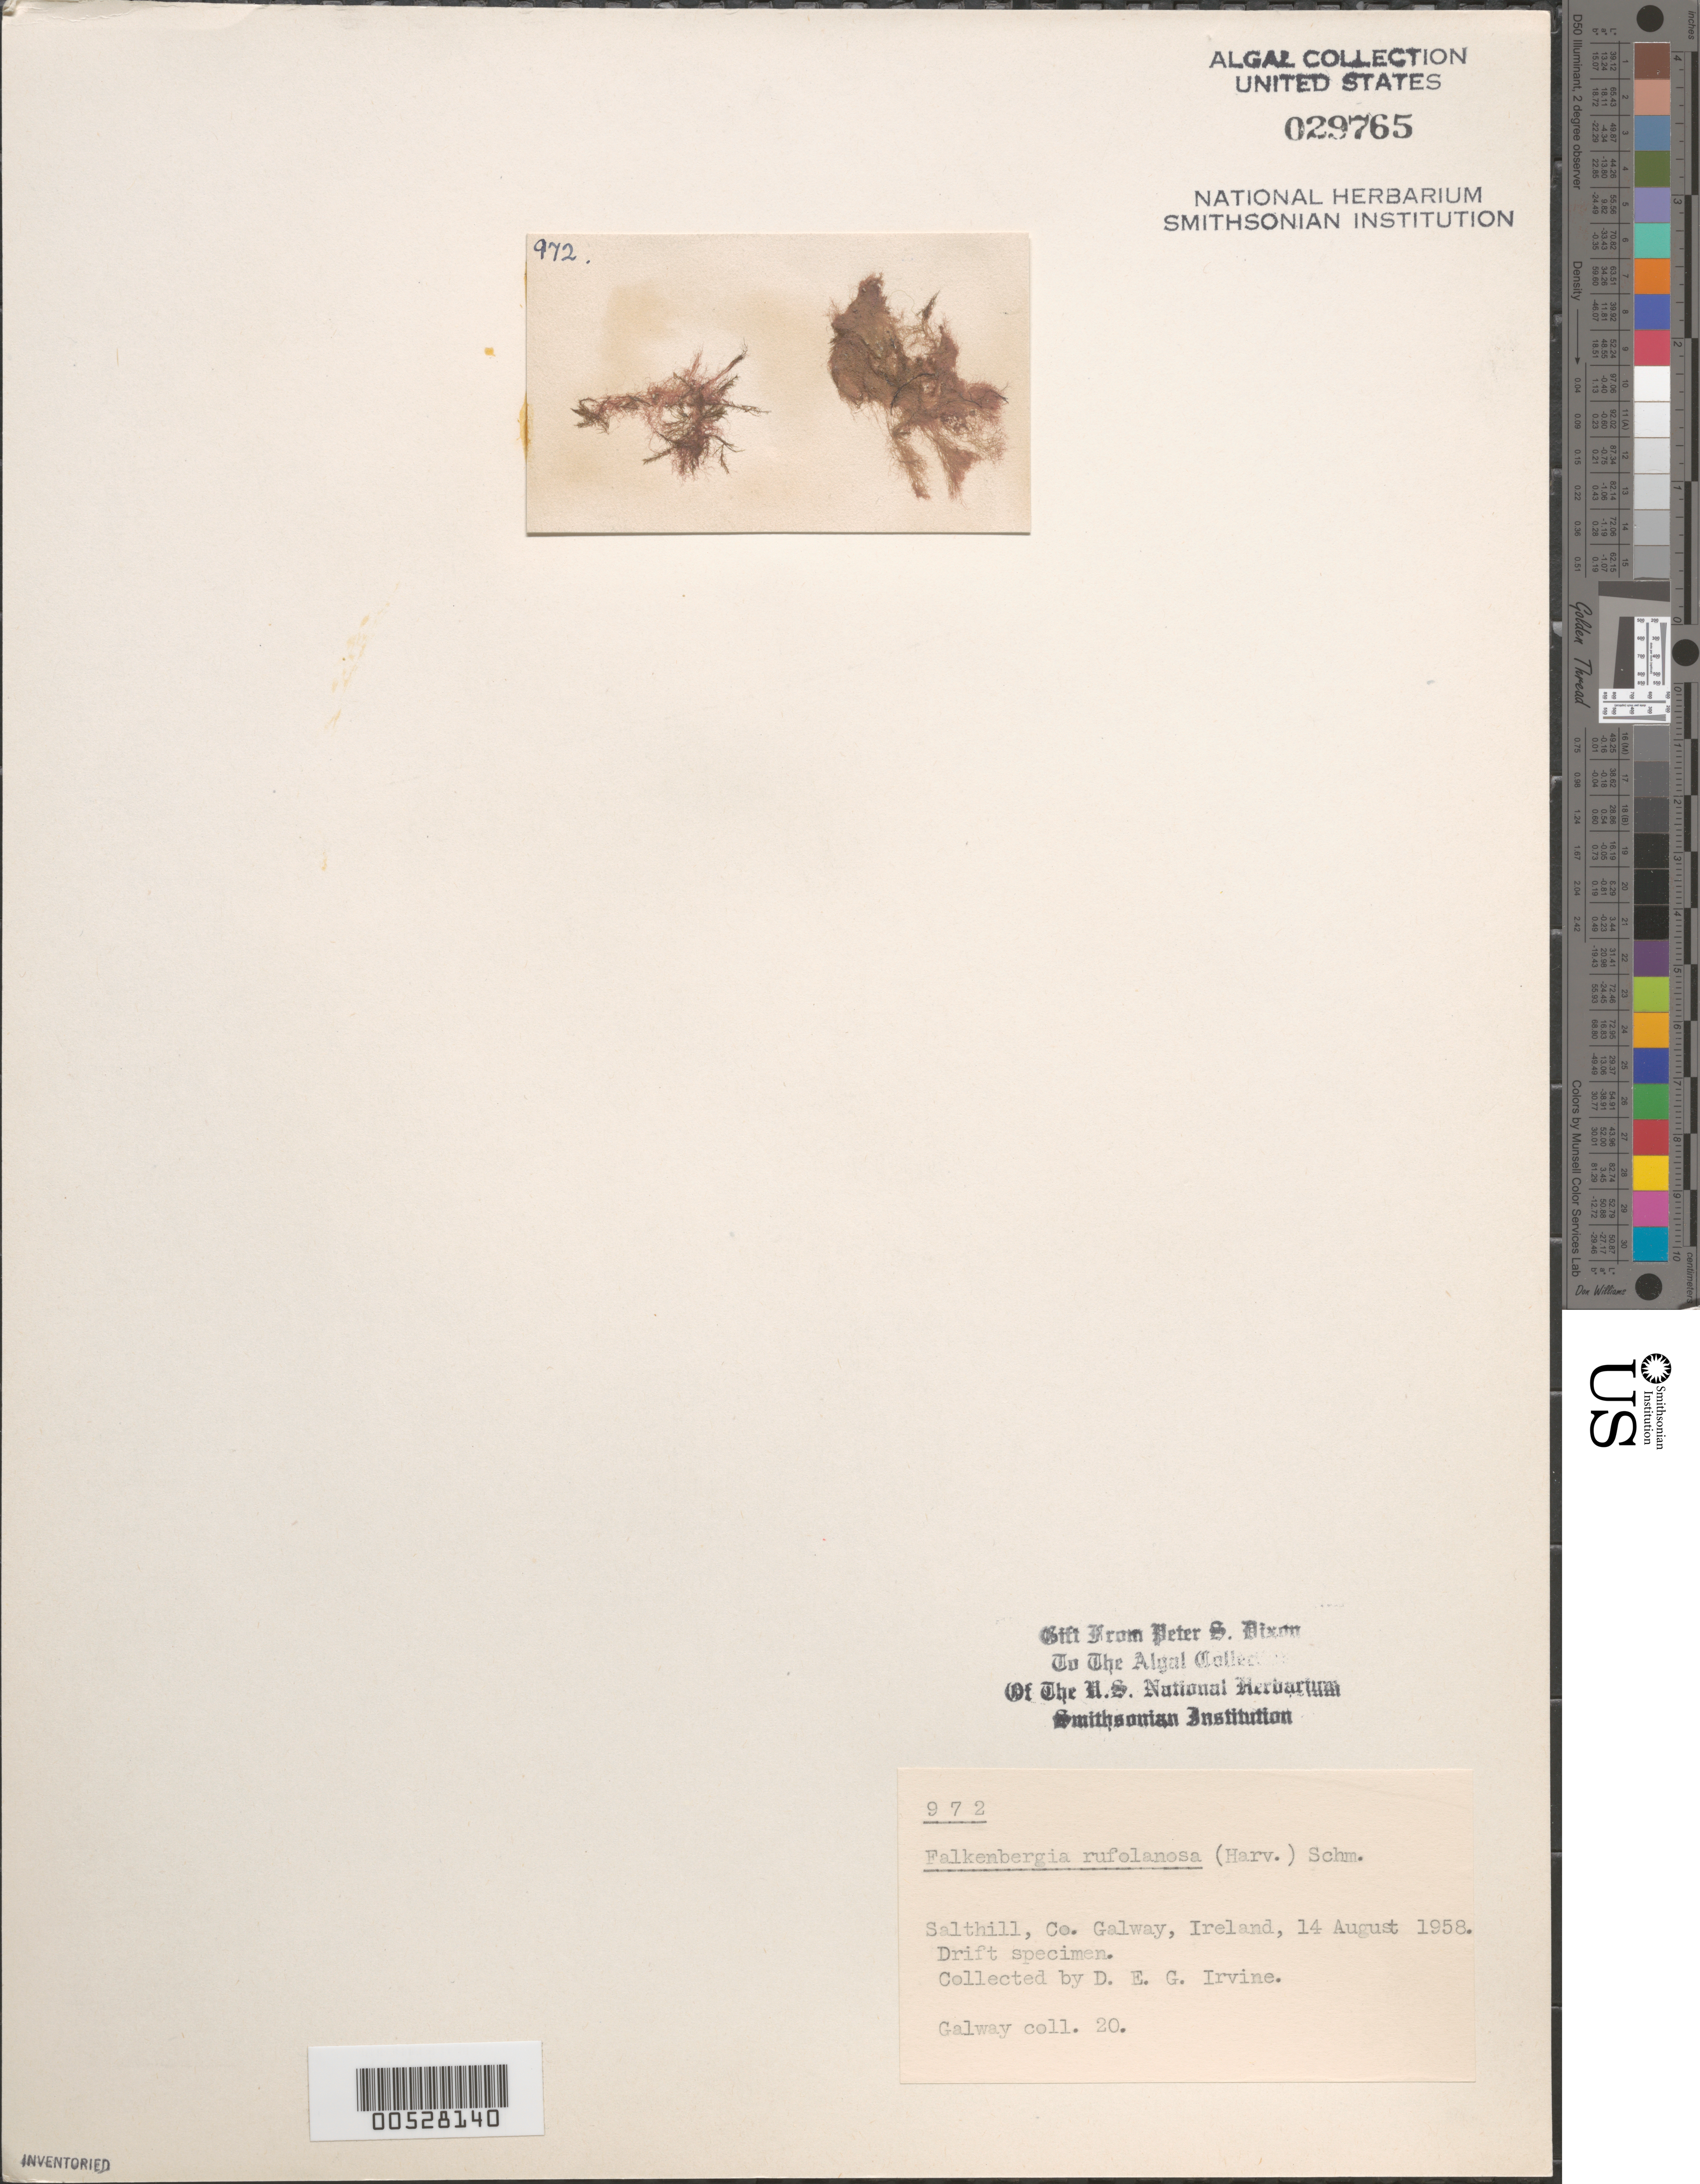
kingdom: Plantae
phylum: Rhodophyta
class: Florideophyceae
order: Bonnemaisoniales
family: Bonnemaisoniaceae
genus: Asparagopsis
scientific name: Asparagopsis armata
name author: Harv.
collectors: D. Irvine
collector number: PSD 972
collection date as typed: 14 Aug 1958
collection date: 1958-08-14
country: Ireland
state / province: Connaught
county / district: Galway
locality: Salthill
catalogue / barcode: US 29765